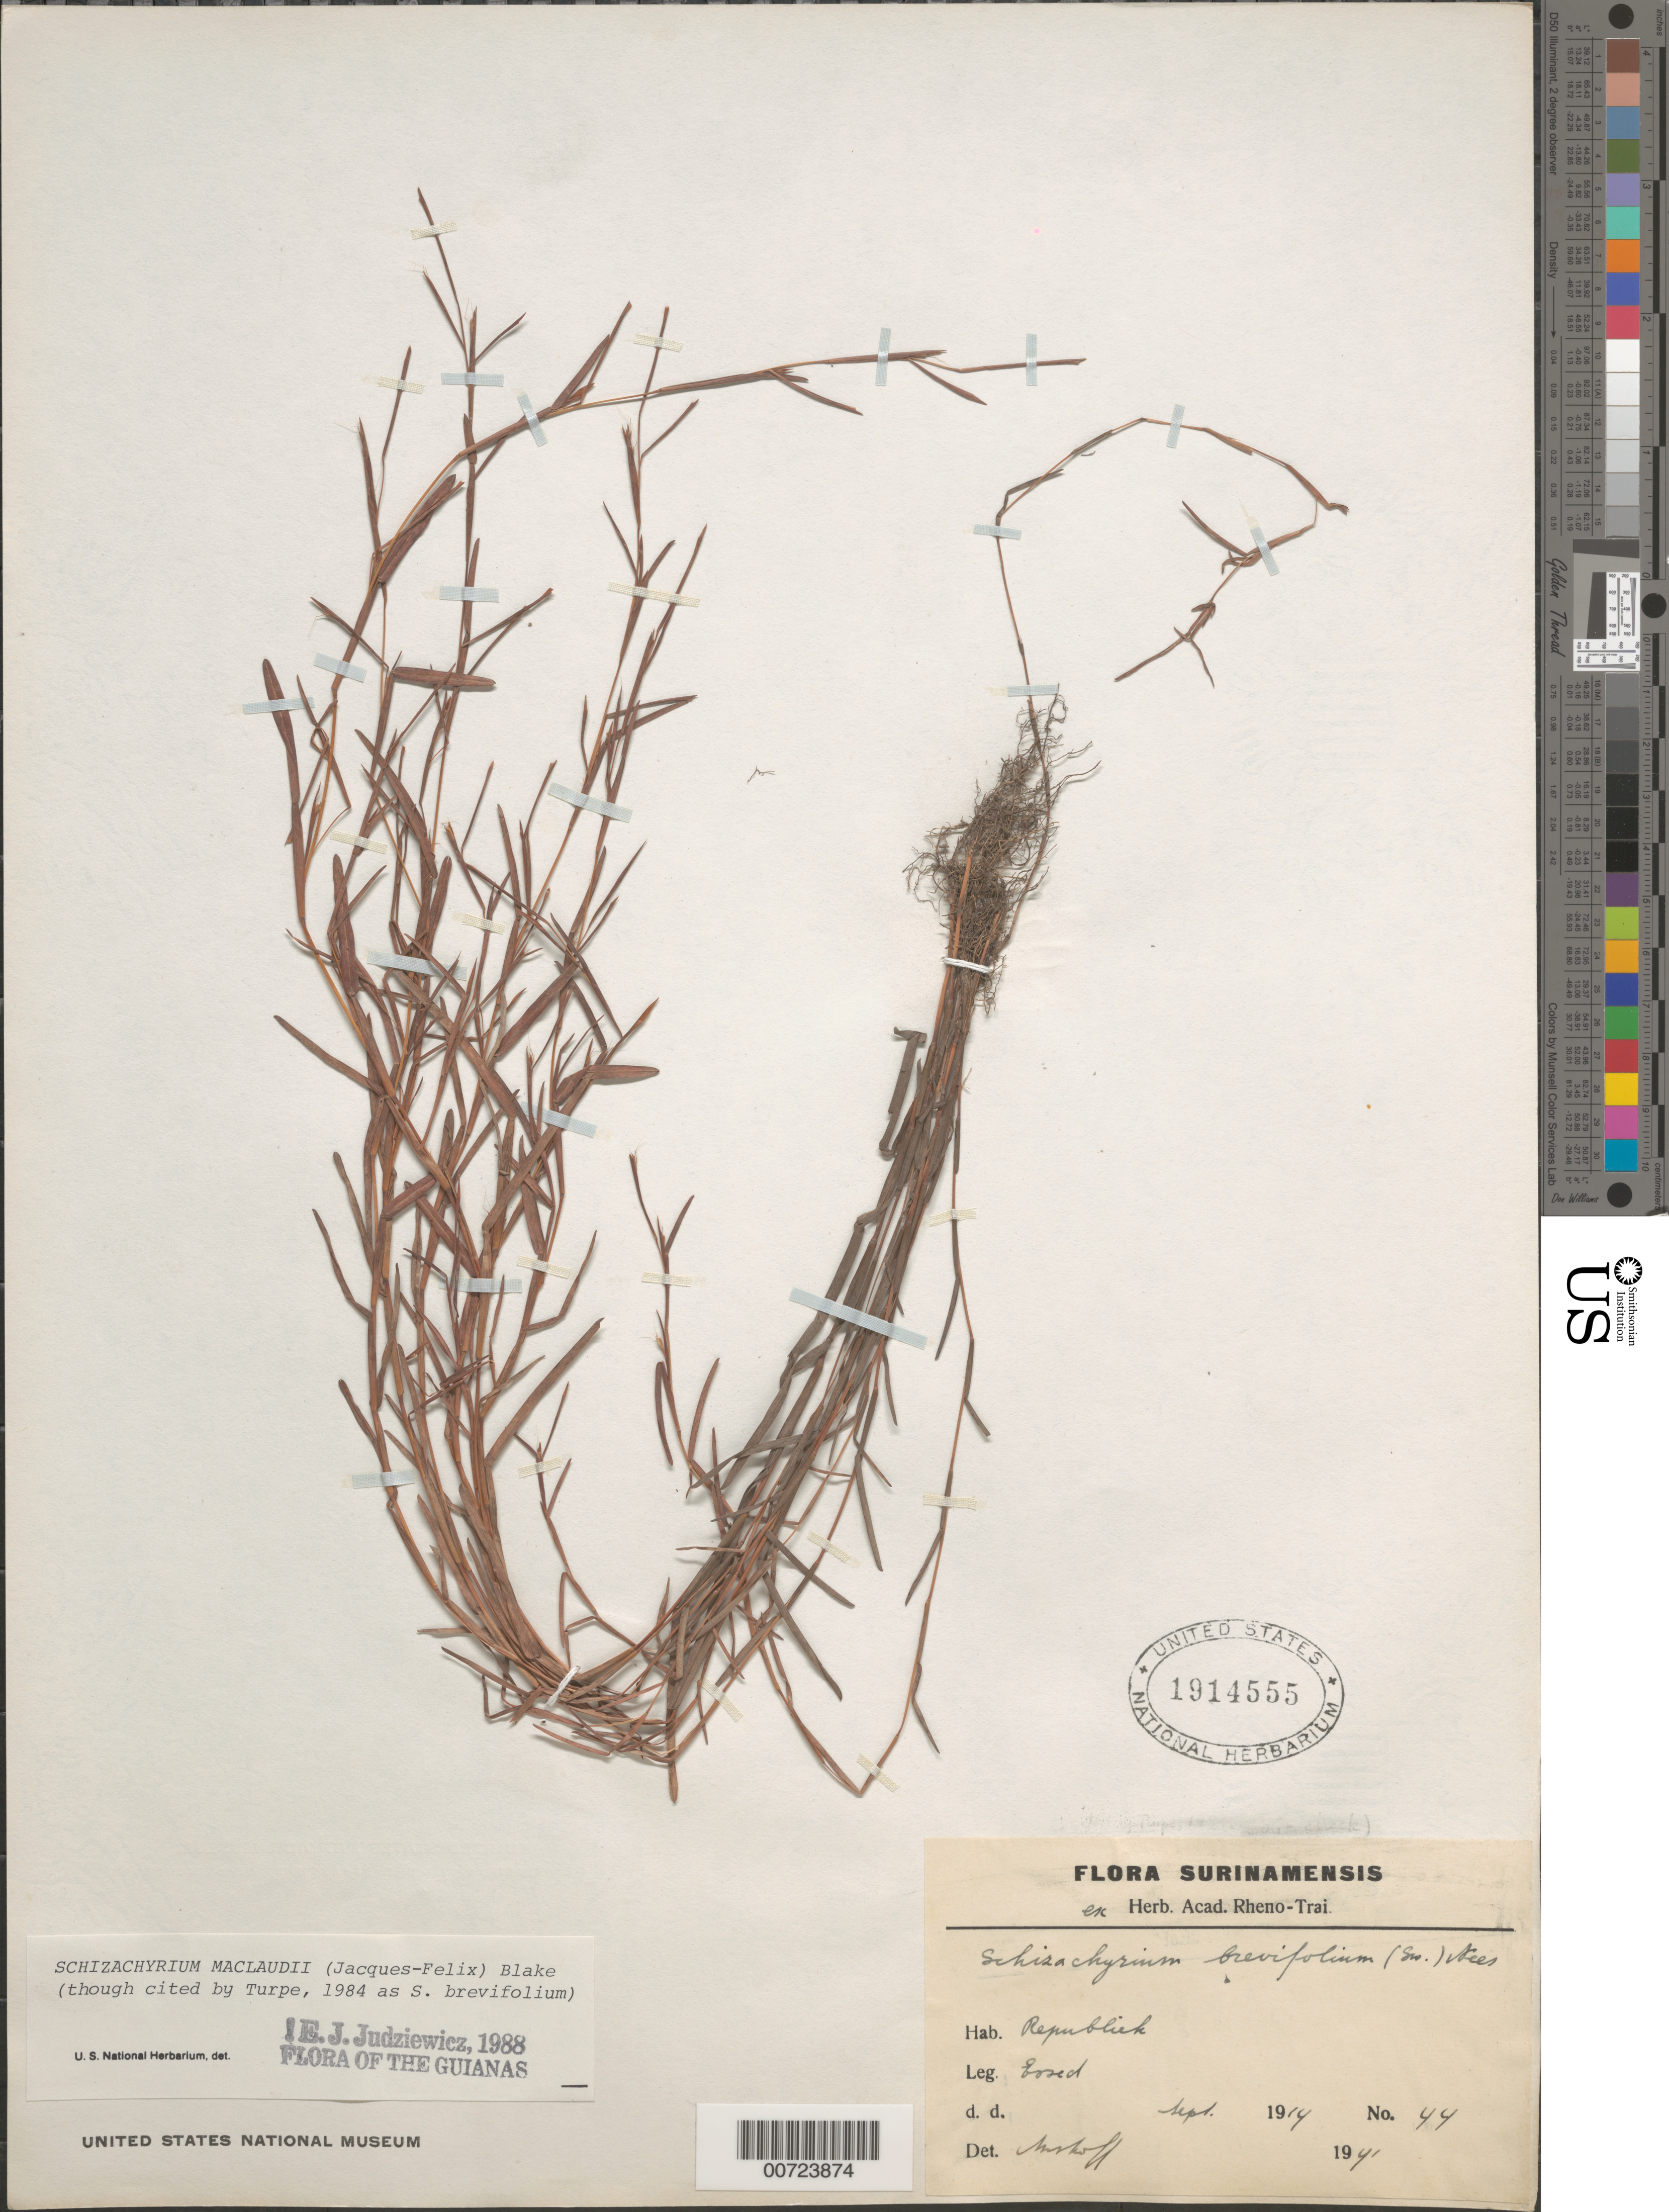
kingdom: Plantae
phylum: Tracheophyta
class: Liliopsida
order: Poales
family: Poaceae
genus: Schizachyrium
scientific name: Schizachyrium maclaudii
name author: S.T. Blake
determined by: Judziewicz, E. J.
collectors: E. Essed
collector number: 44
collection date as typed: Sep-14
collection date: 1914-09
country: Suriname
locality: Republiek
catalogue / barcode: US 1914555